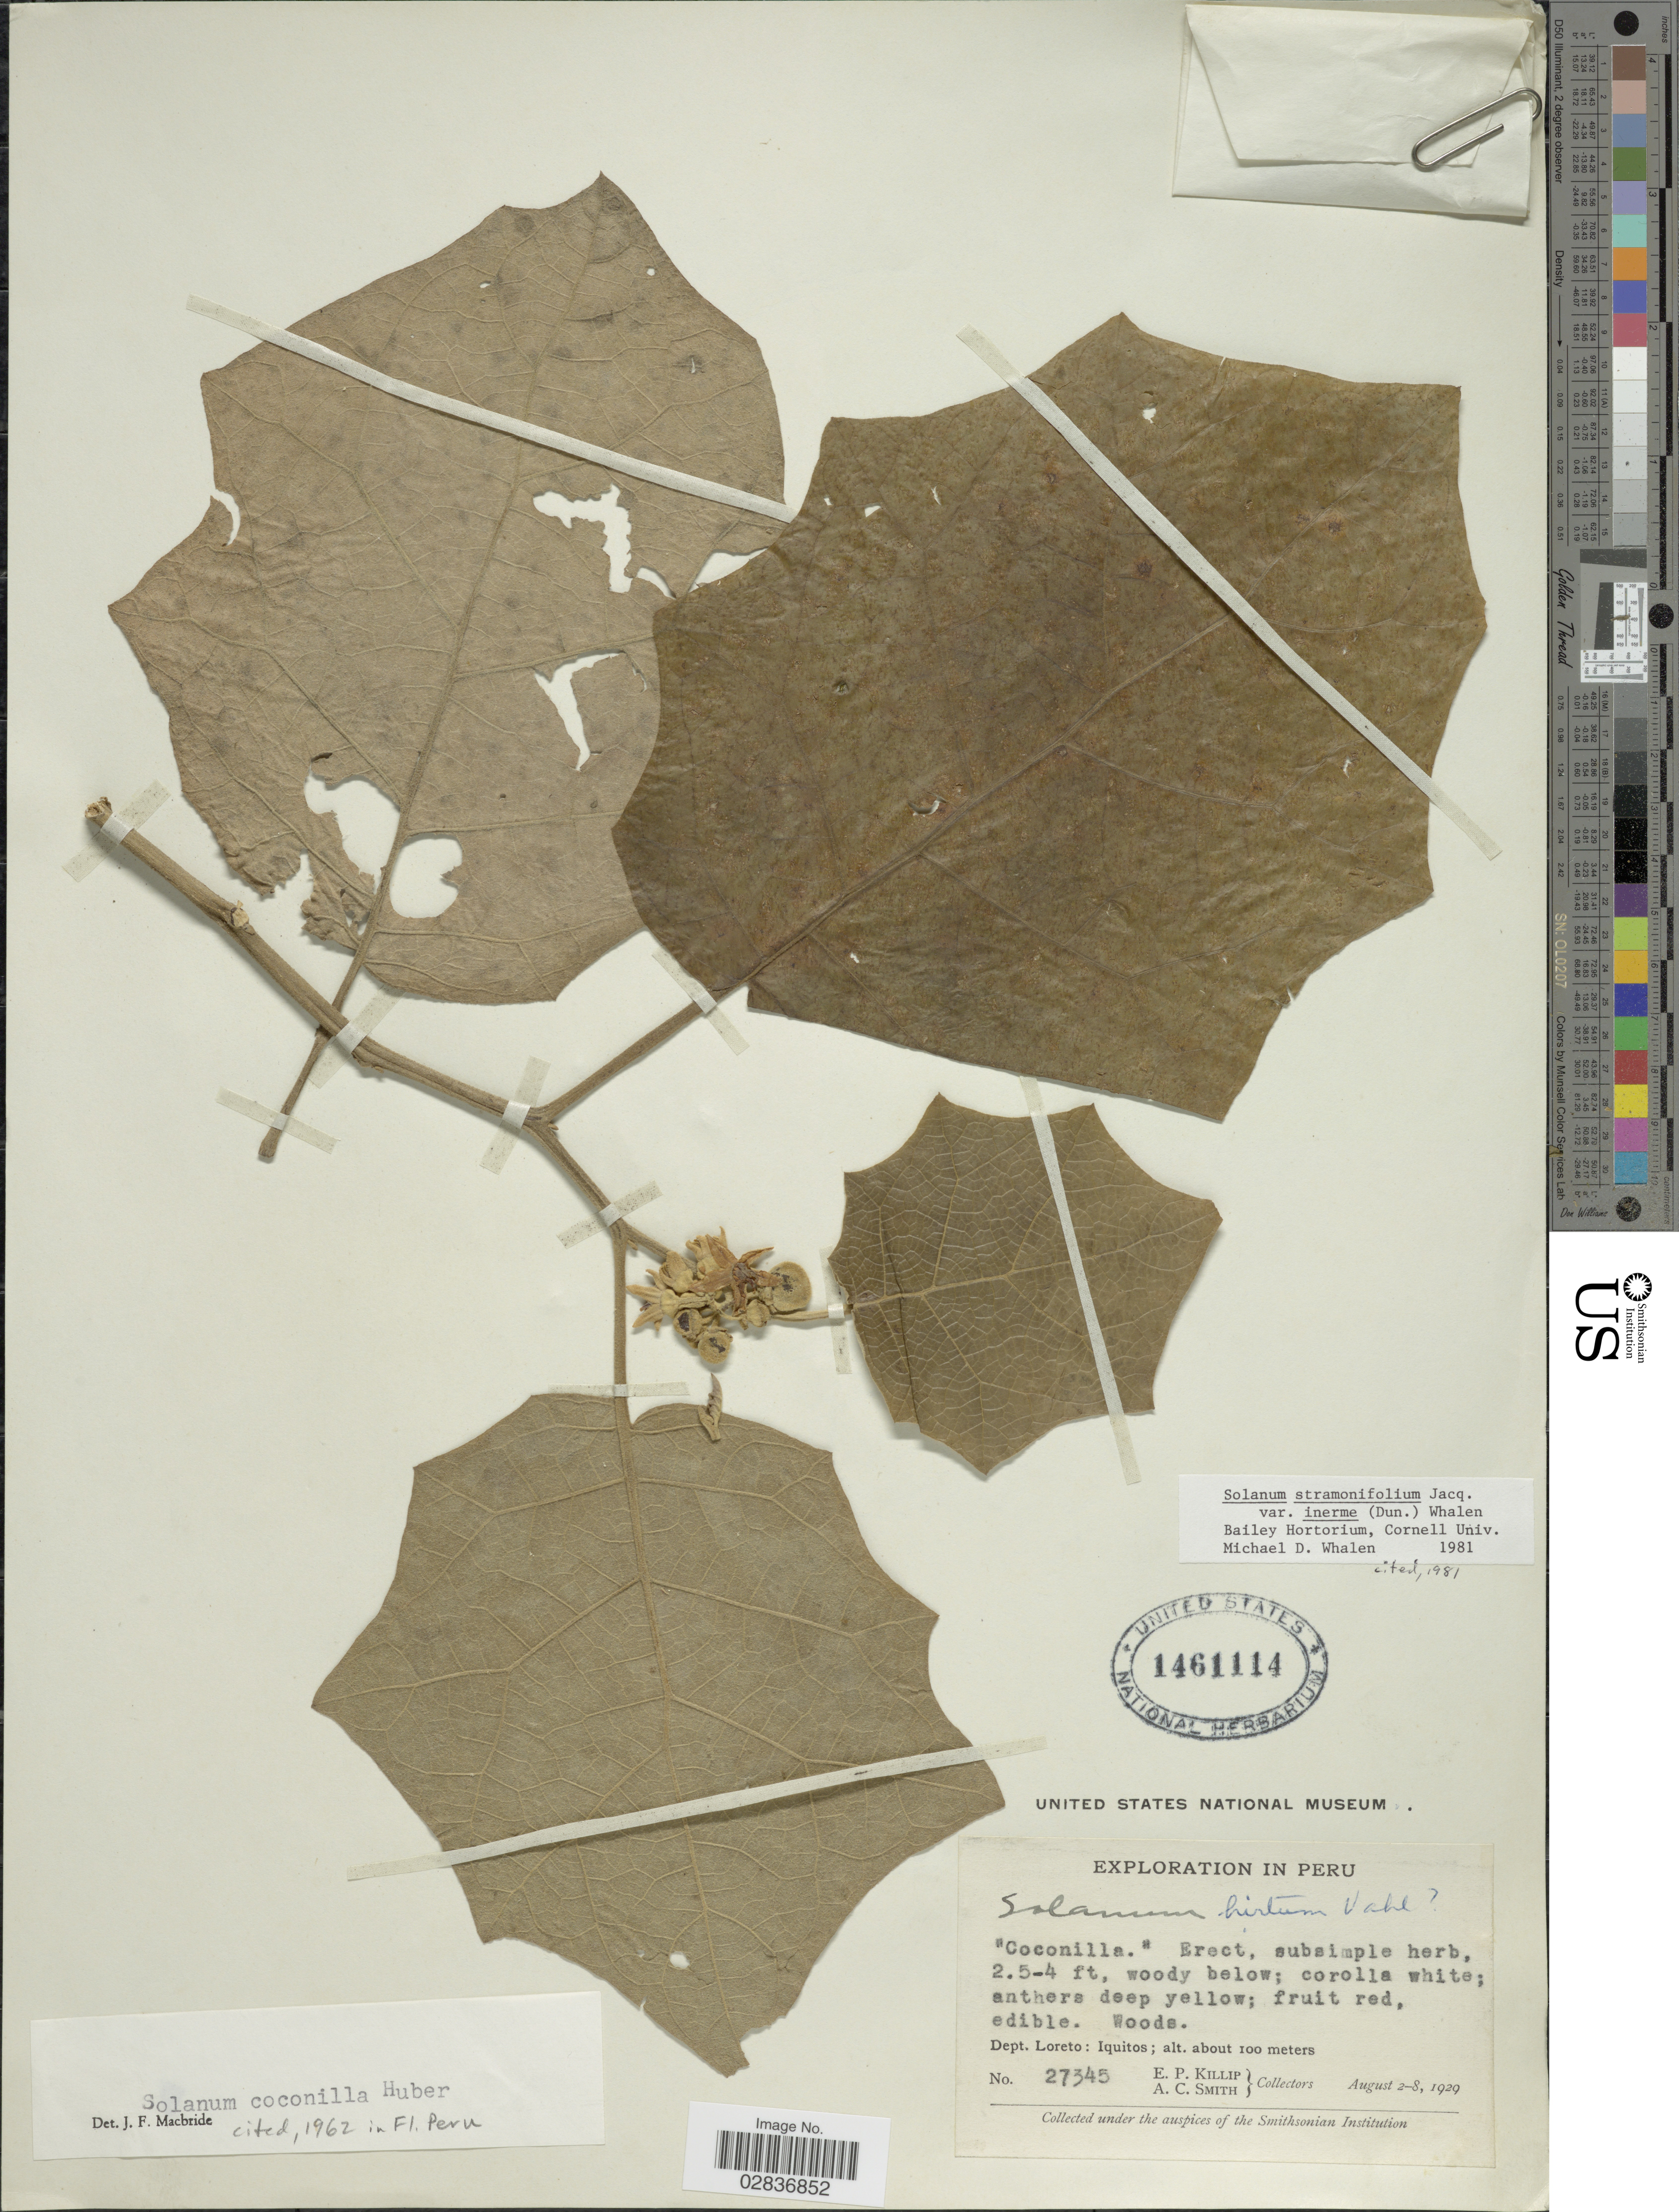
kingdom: Plantae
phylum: Tracheophyta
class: Magnoliopsida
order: Solanales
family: Solanaceae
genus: Solanum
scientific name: Solanum stramoniifolium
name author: Jacq.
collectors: E. P. Killip & A. C. Smith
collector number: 27345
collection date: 1929-08-02/1929-08-08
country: Peru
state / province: Loreto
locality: Dept. Loreto: Iquitos.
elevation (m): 100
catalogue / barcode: US 1461114